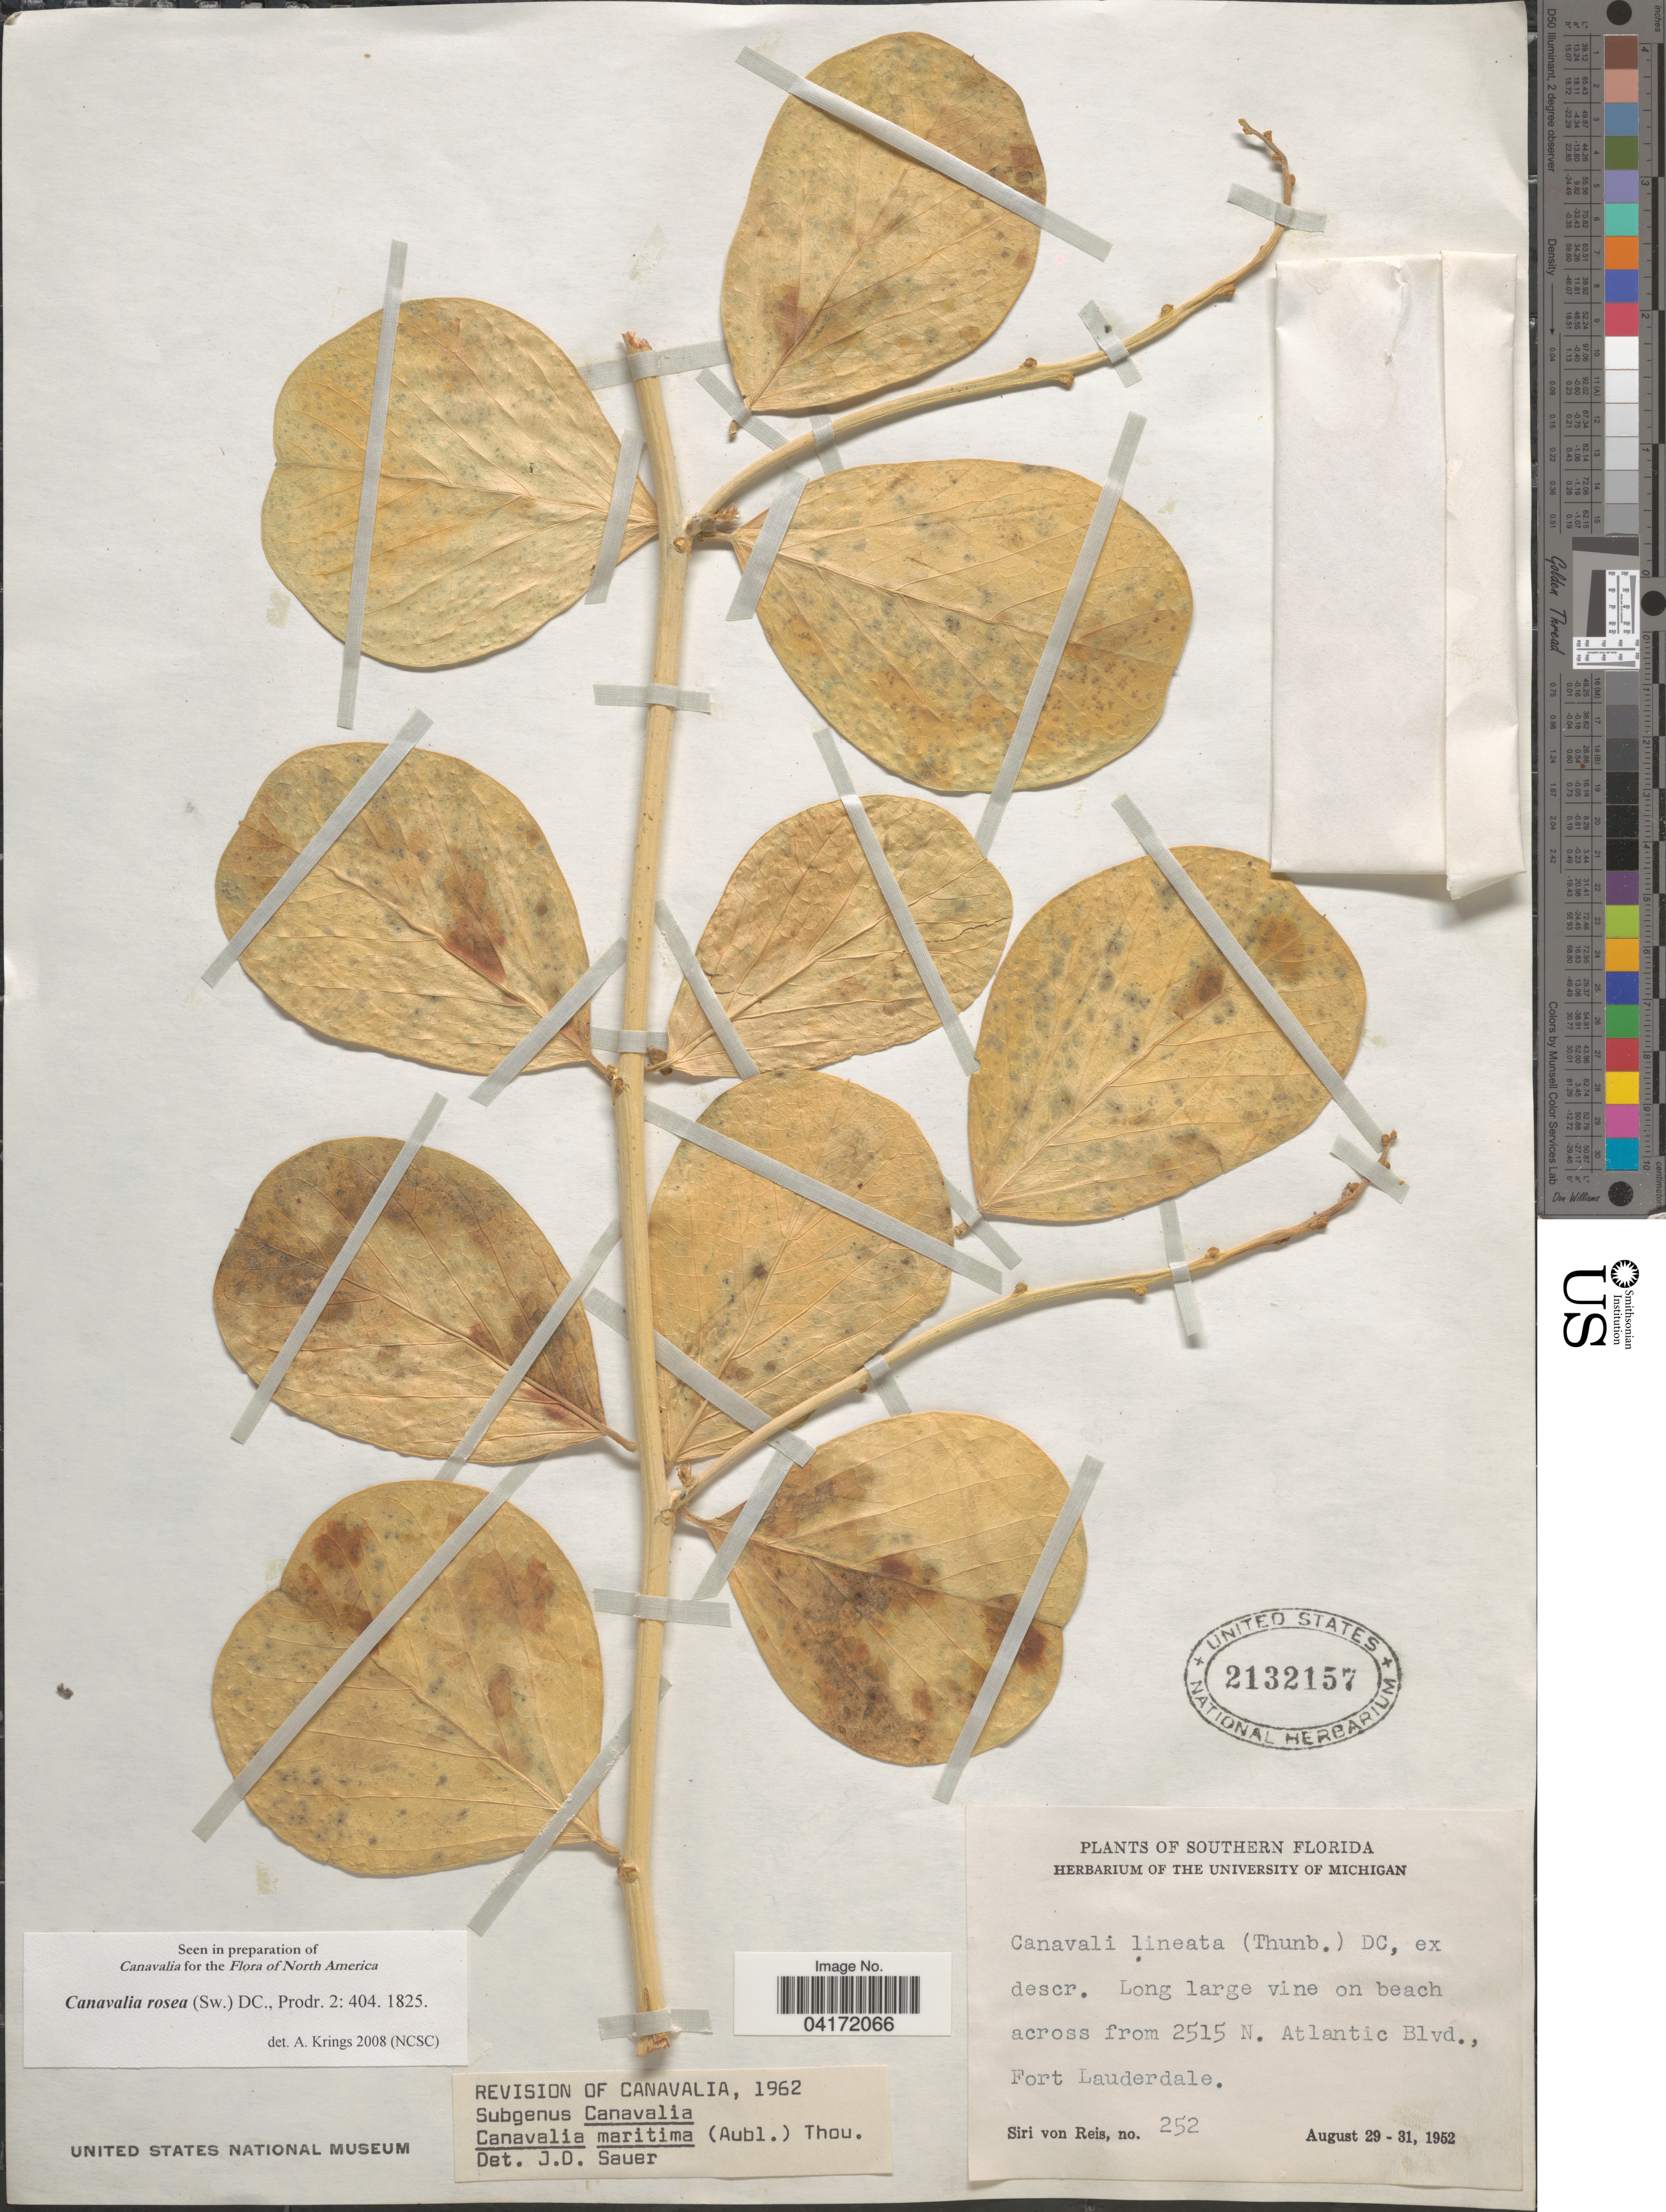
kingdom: Plantae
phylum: Tracheophyta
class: Magnoliopsida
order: Fabales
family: Fabaceae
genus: Canavalia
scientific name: Canavalia rosea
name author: (Sw.) DC.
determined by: Krings, A.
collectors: S. von Reis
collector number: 252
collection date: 1952-08-29/1952-08-31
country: United States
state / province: Florida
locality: Southern Florida. Long large vine on beach across from 2515 N. Atlantic Blvd., Fort Lauderdale.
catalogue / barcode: US 2132157